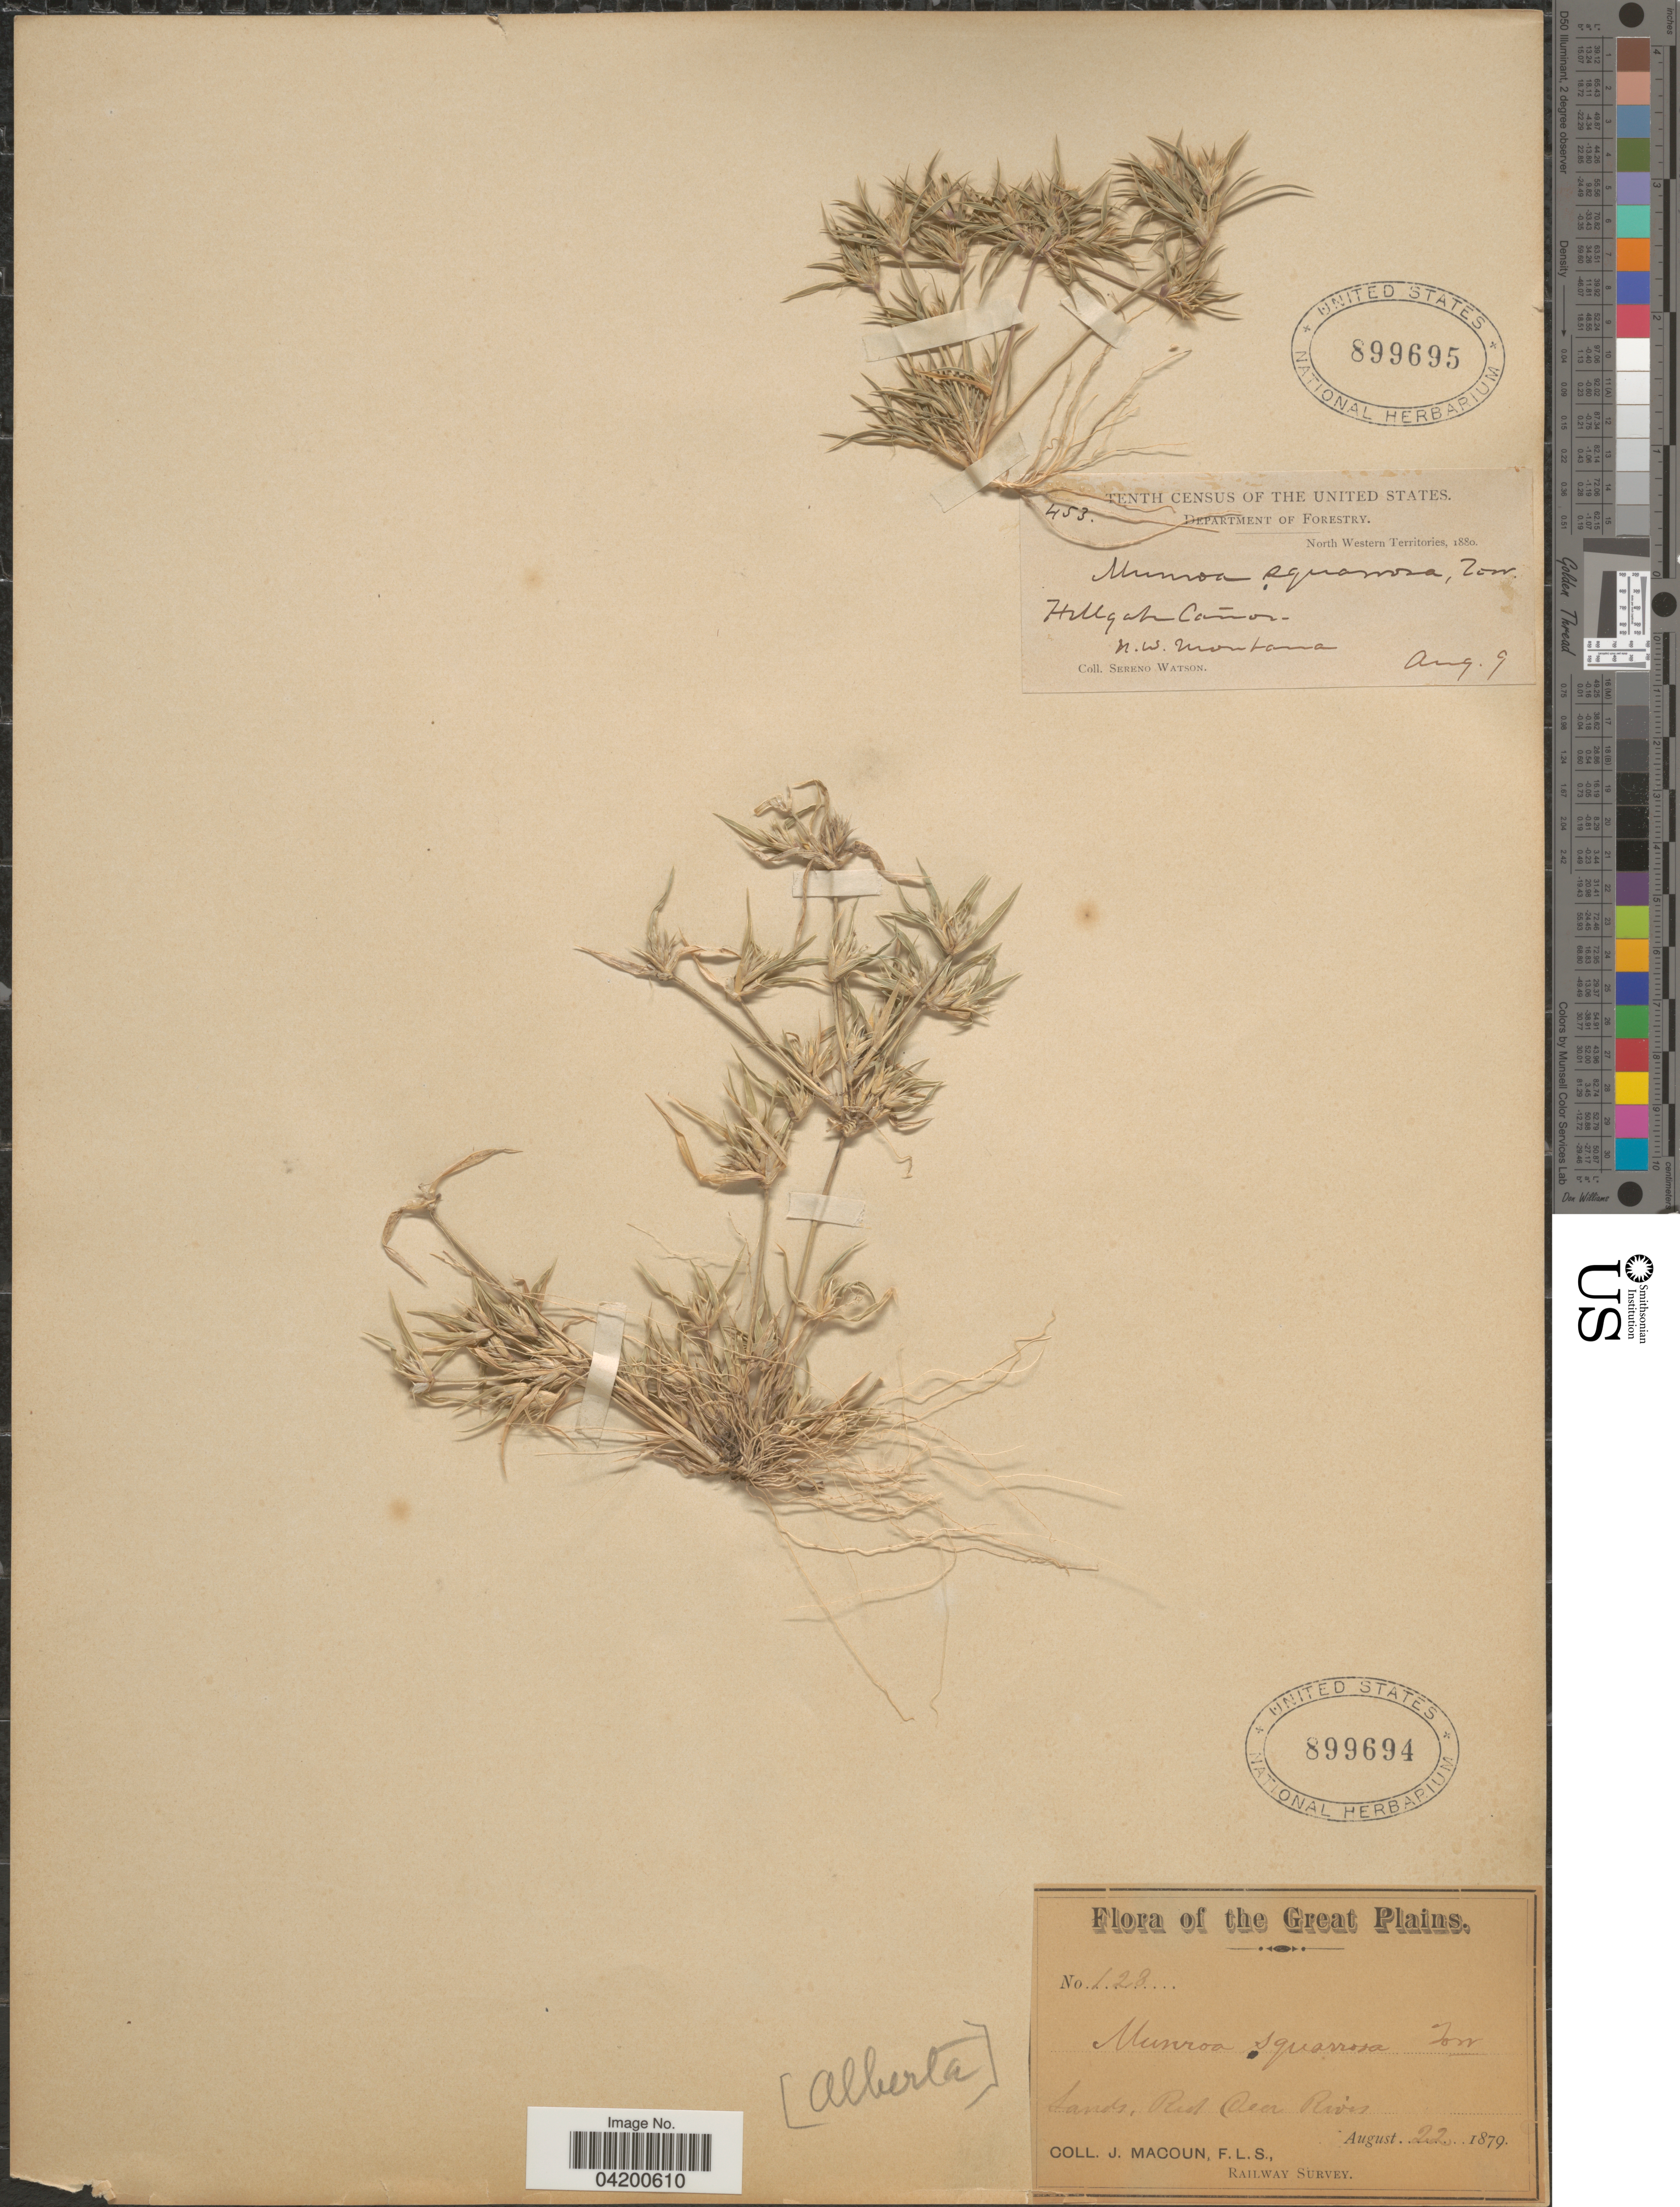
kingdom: Plantae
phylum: Tracheophyta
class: Liliopsida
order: Poales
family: Poaceae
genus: Munroa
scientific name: Munroa squarrosa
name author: (Nutt.) Torr.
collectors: S. Watson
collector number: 453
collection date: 1880-08-09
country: United States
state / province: Montana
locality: Tenth Census of the United States [unsure placement]. North Western Territories. Hellgate Cañon. N.W. Montana.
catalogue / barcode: US 899695-2